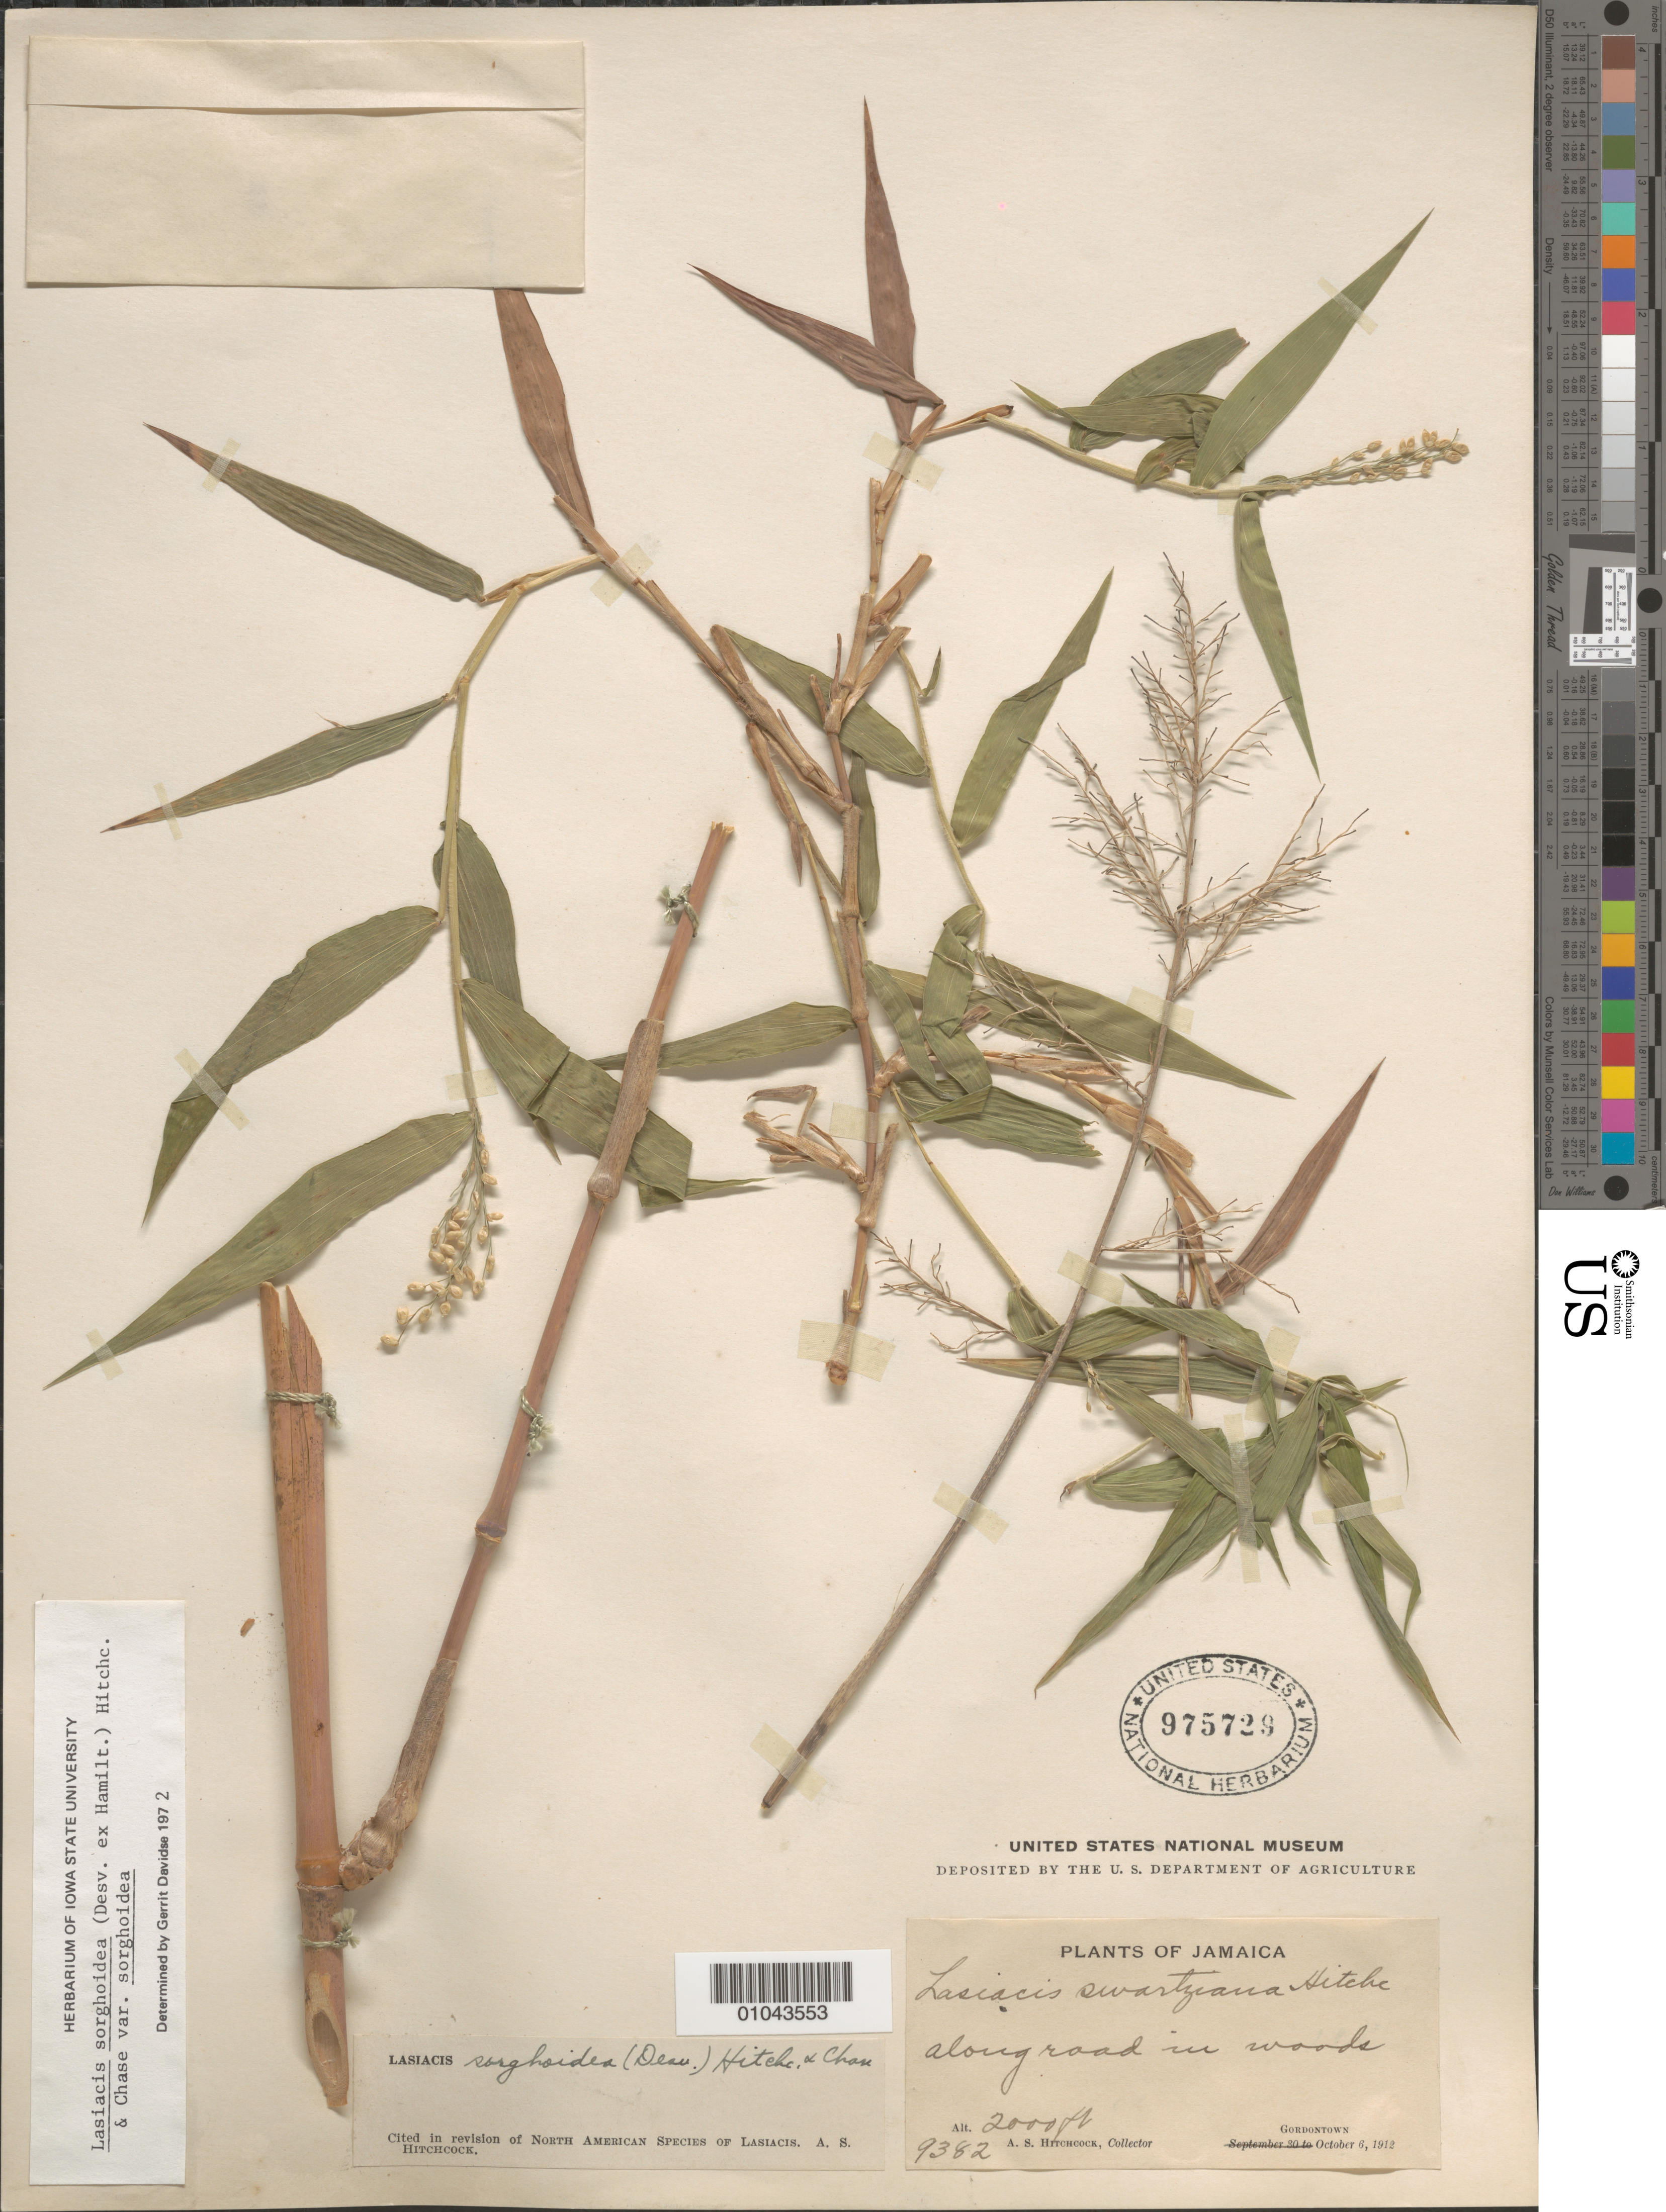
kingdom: Plantae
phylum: Tracheophyta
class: Liliopsida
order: Poales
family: Poaceae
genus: Lasiacis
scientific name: Lasiacis sorghoidea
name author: (Desv. ex Ham.) Hitchc. & Chase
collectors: A. S. Hitchcock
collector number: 9382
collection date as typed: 06 Oct 1912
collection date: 1912-10-06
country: Jamaica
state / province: Saint Andrew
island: Jamaica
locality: Gordon Town, along road in woods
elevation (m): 610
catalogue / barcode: US 975729